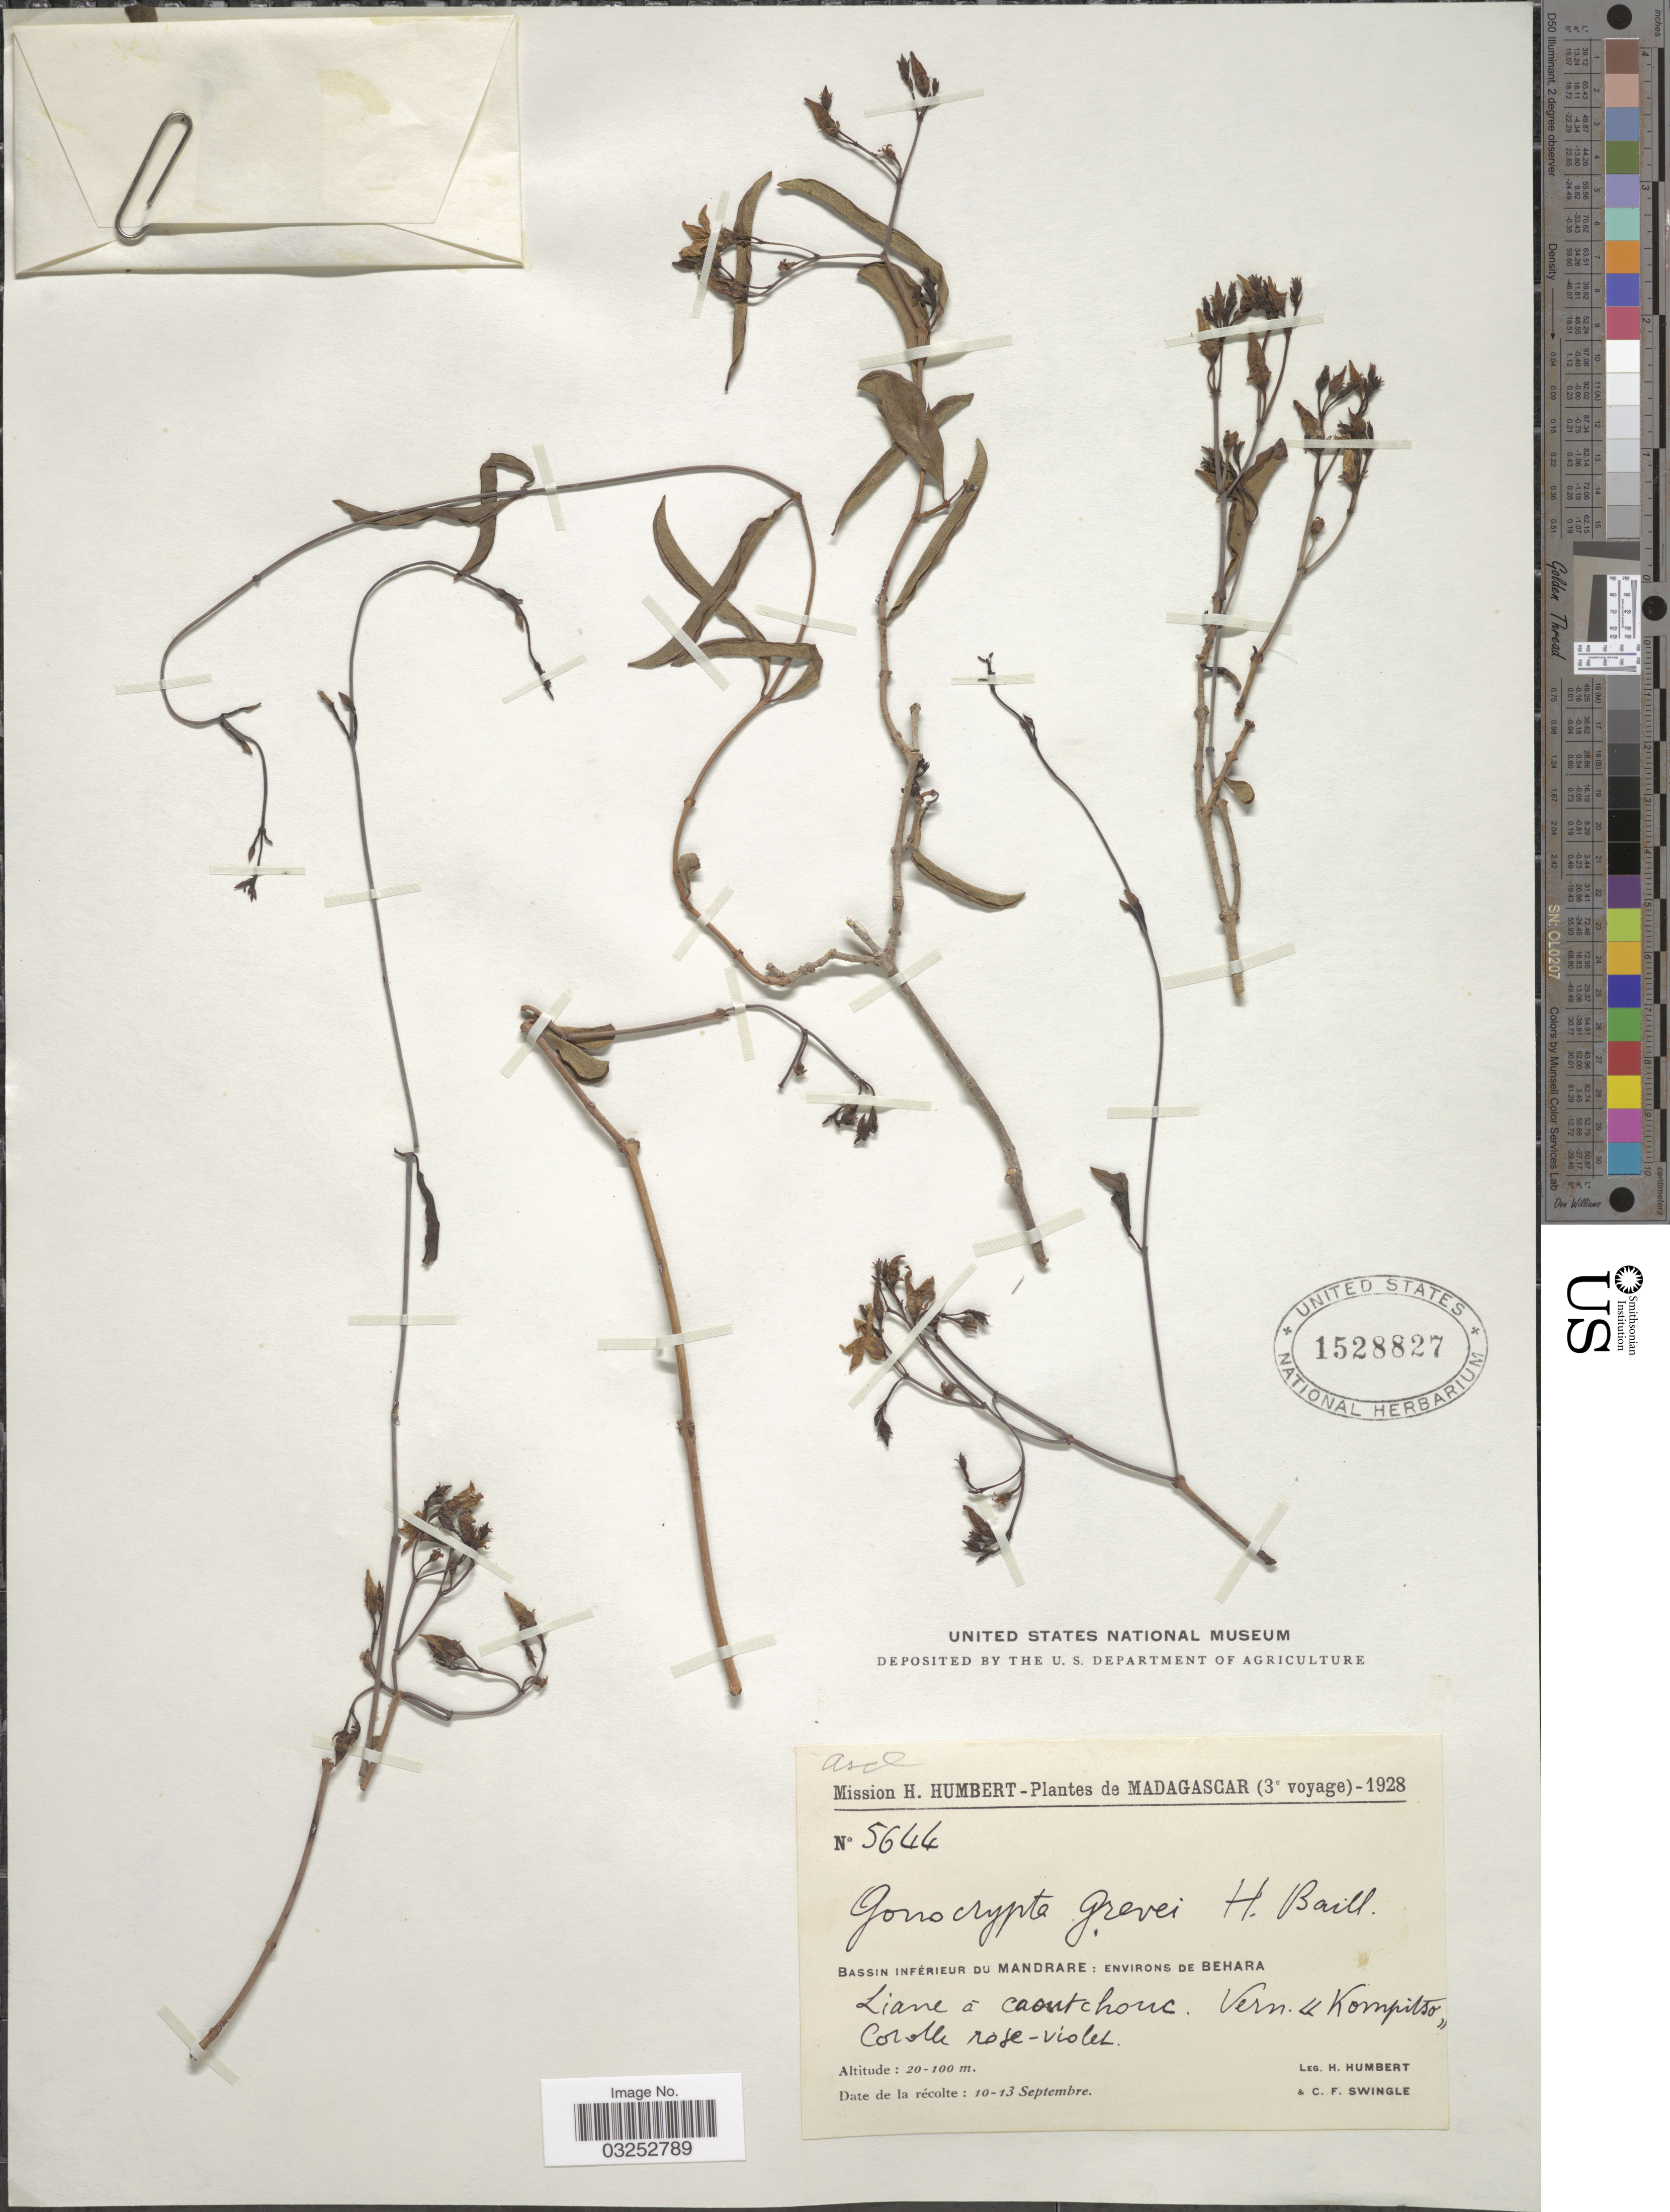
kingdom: Plantae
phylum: Tracheophyta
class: Magnoliopsida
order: Gentianales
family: Apocynaceae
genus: Gonocrypta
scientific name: Gonocrypta grevei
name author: (Baill.) Constantin & Gallaud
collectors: H. Humbert & C. Swingle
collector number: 5644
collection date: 1928-09-10/1928-09-13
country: Madagascar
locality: Bassin Inférieur Du Mandrare: Environs De Behara.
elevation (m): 20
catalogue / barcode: US 1528827